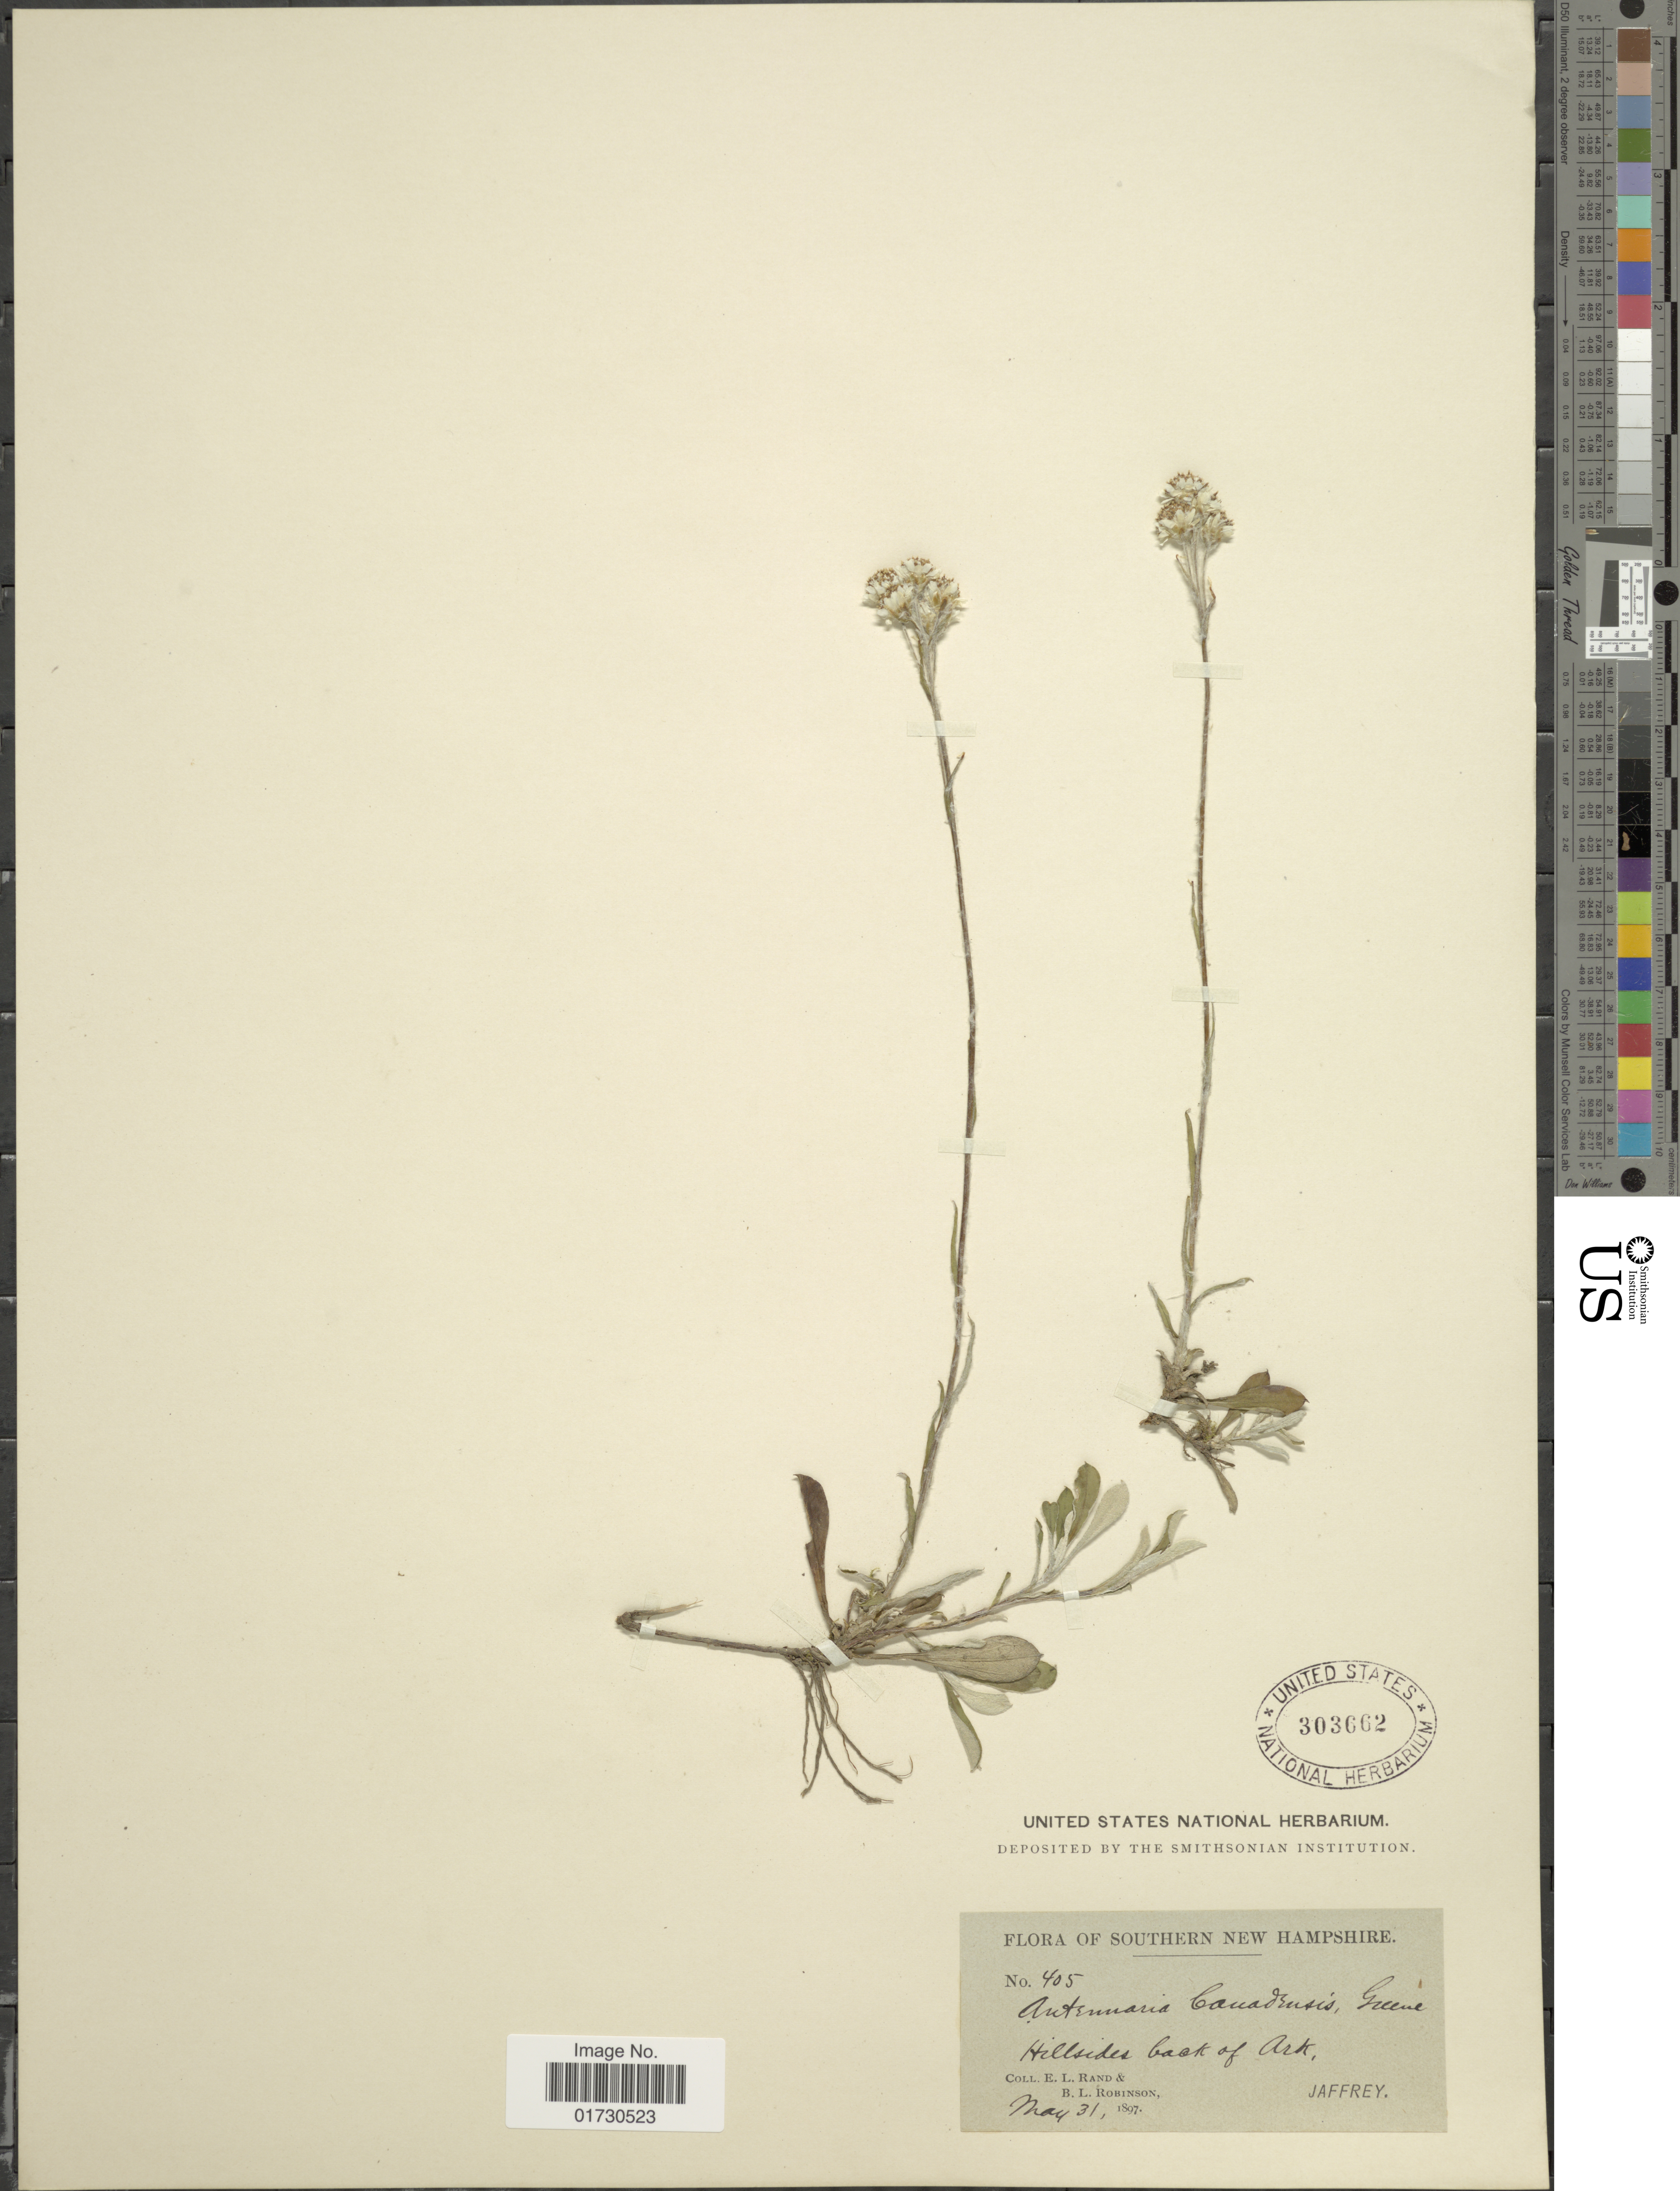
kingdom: Plantae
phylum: Tracheophyta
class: Magnoliopsida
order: Asterales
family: Asteraceae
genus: Antennaria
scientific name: Antennaria canadensis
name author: Greene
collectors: E. Rand & B. L. Robinson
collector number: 405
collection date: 1897-05-31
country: United States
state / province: New Hampshire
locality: Southern New Hampshire, Hillsides back of Ark, Jaffrey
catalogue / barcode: US 303662